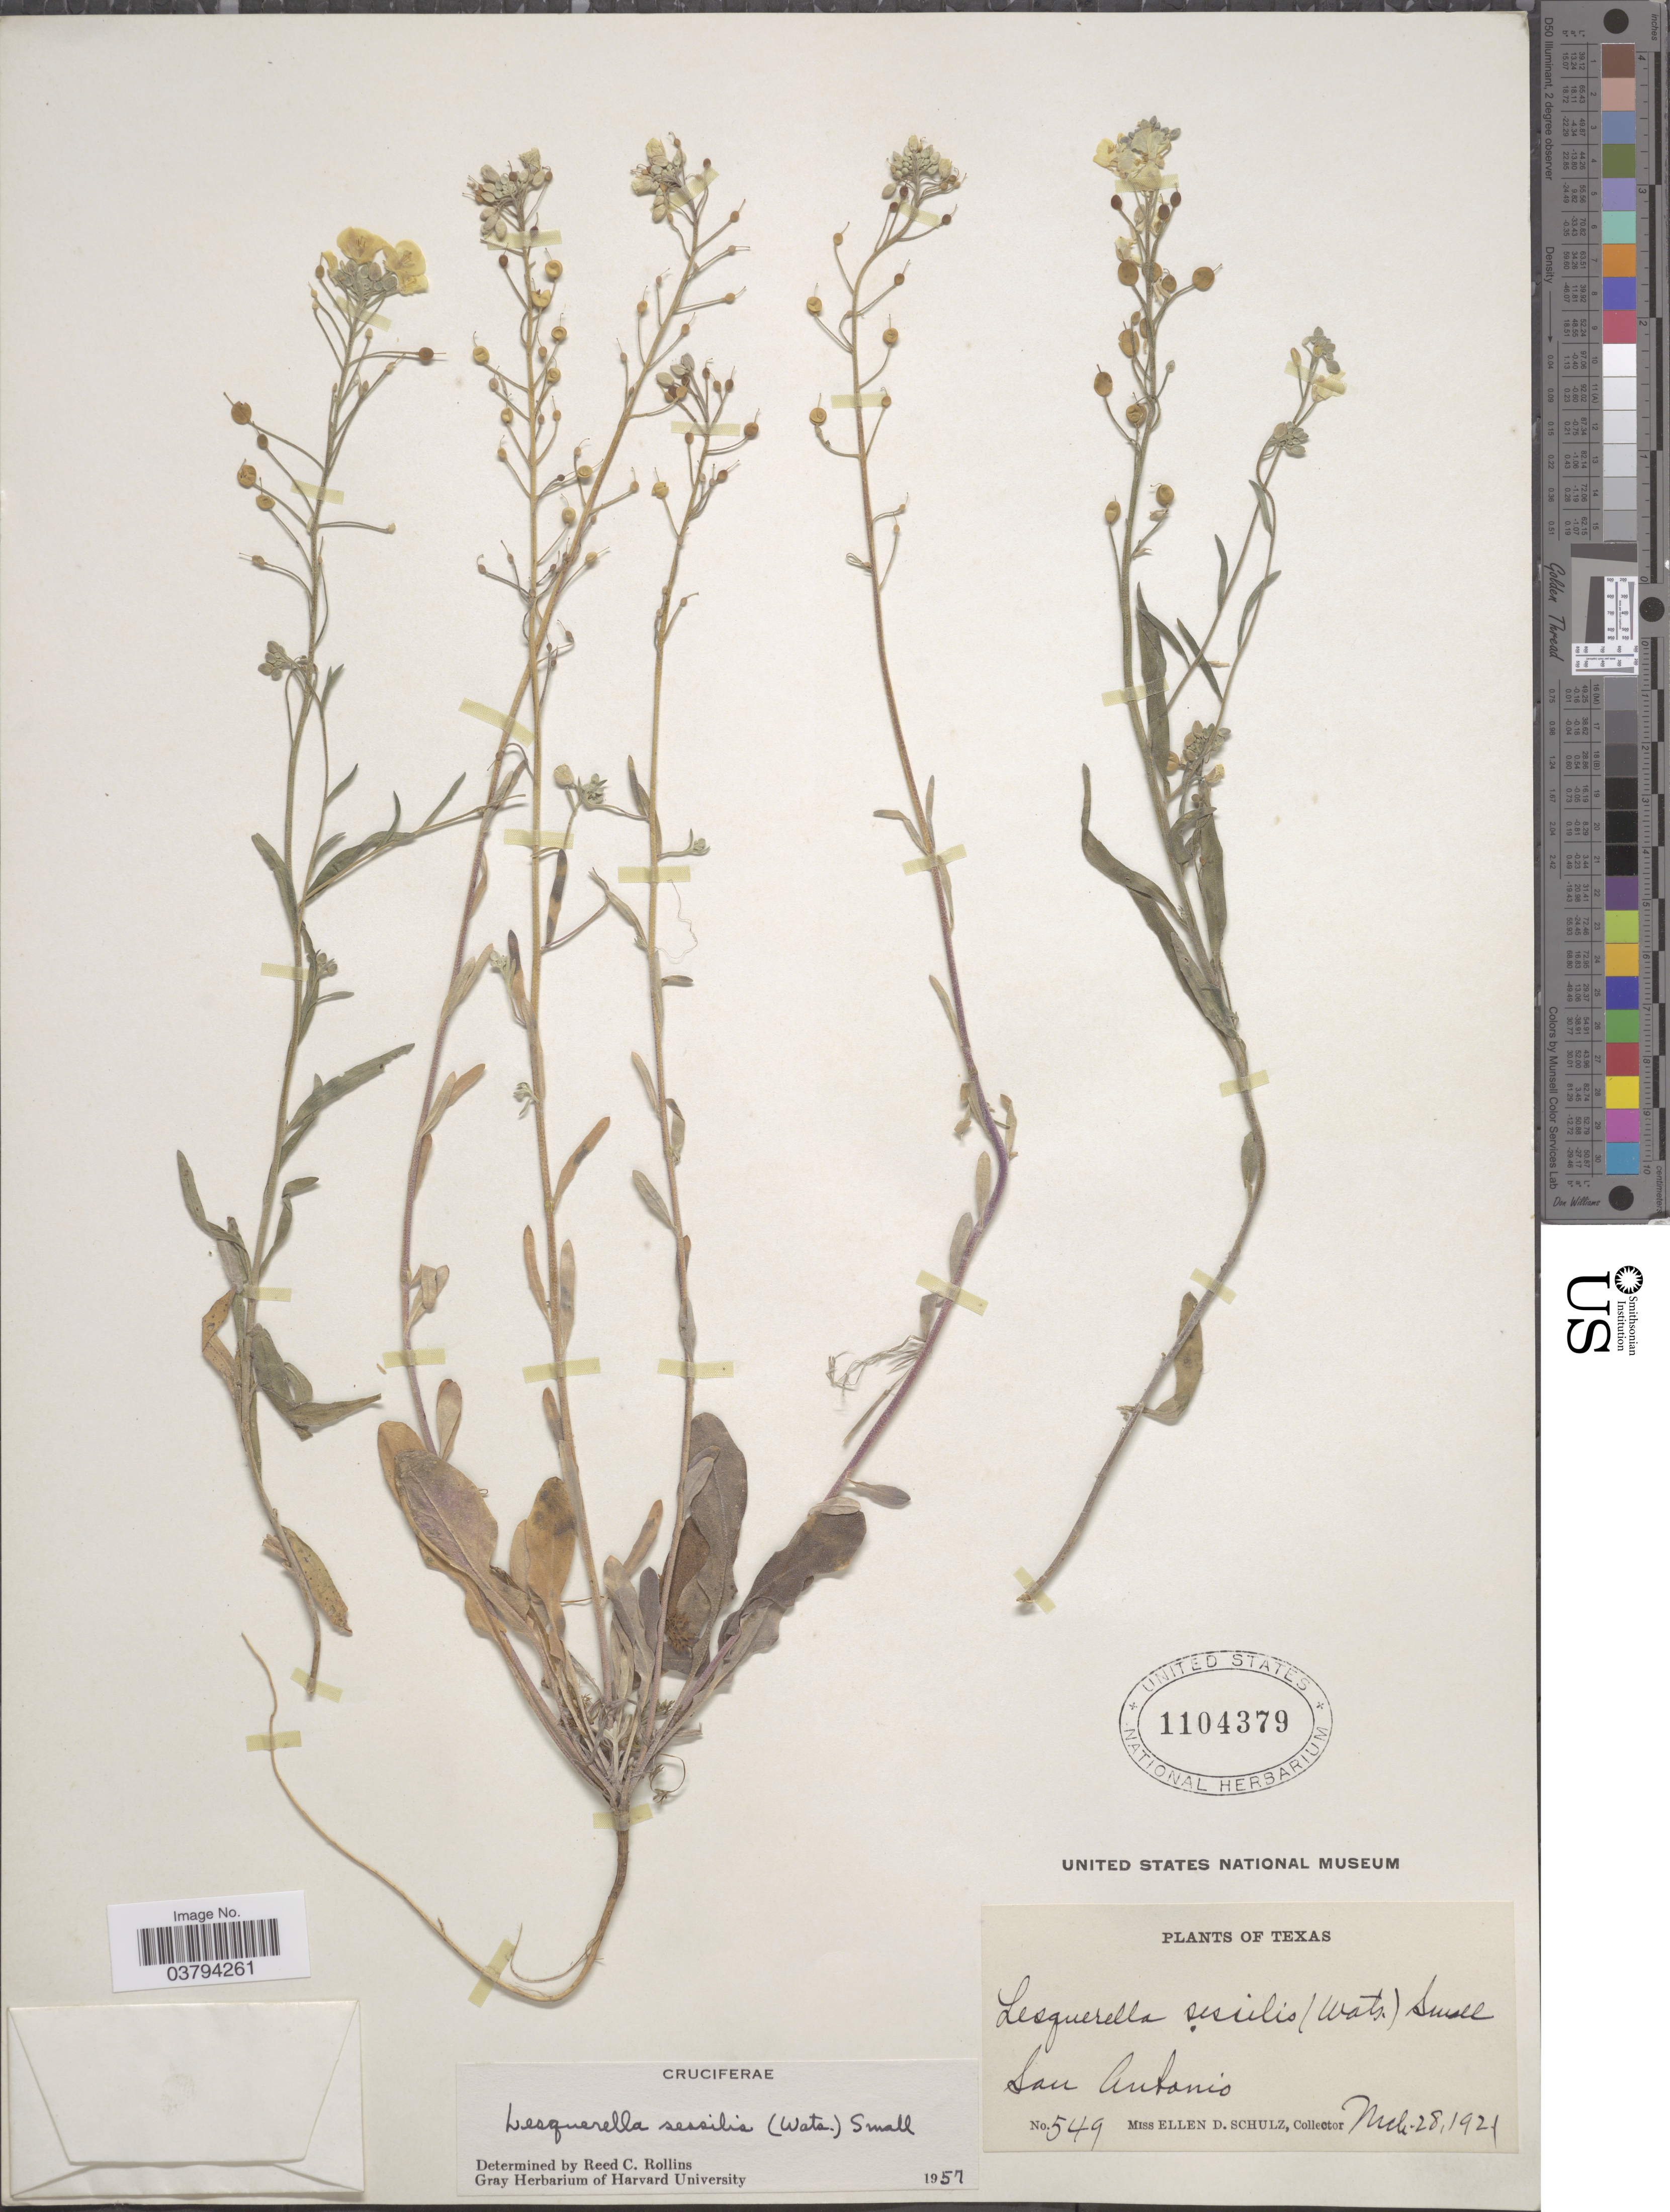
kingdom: Plantae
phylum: Tracheophyta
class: Magnoliopsida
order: Brassicales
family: Brassicaceae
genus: Lesquerella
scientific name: Lesquerella sessilis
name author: (S. Watson) Small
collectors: E. D. Schulz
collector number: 549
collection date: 1921-03-28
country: United States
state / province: Texas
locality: San Antonio.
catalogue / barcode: US 1104379